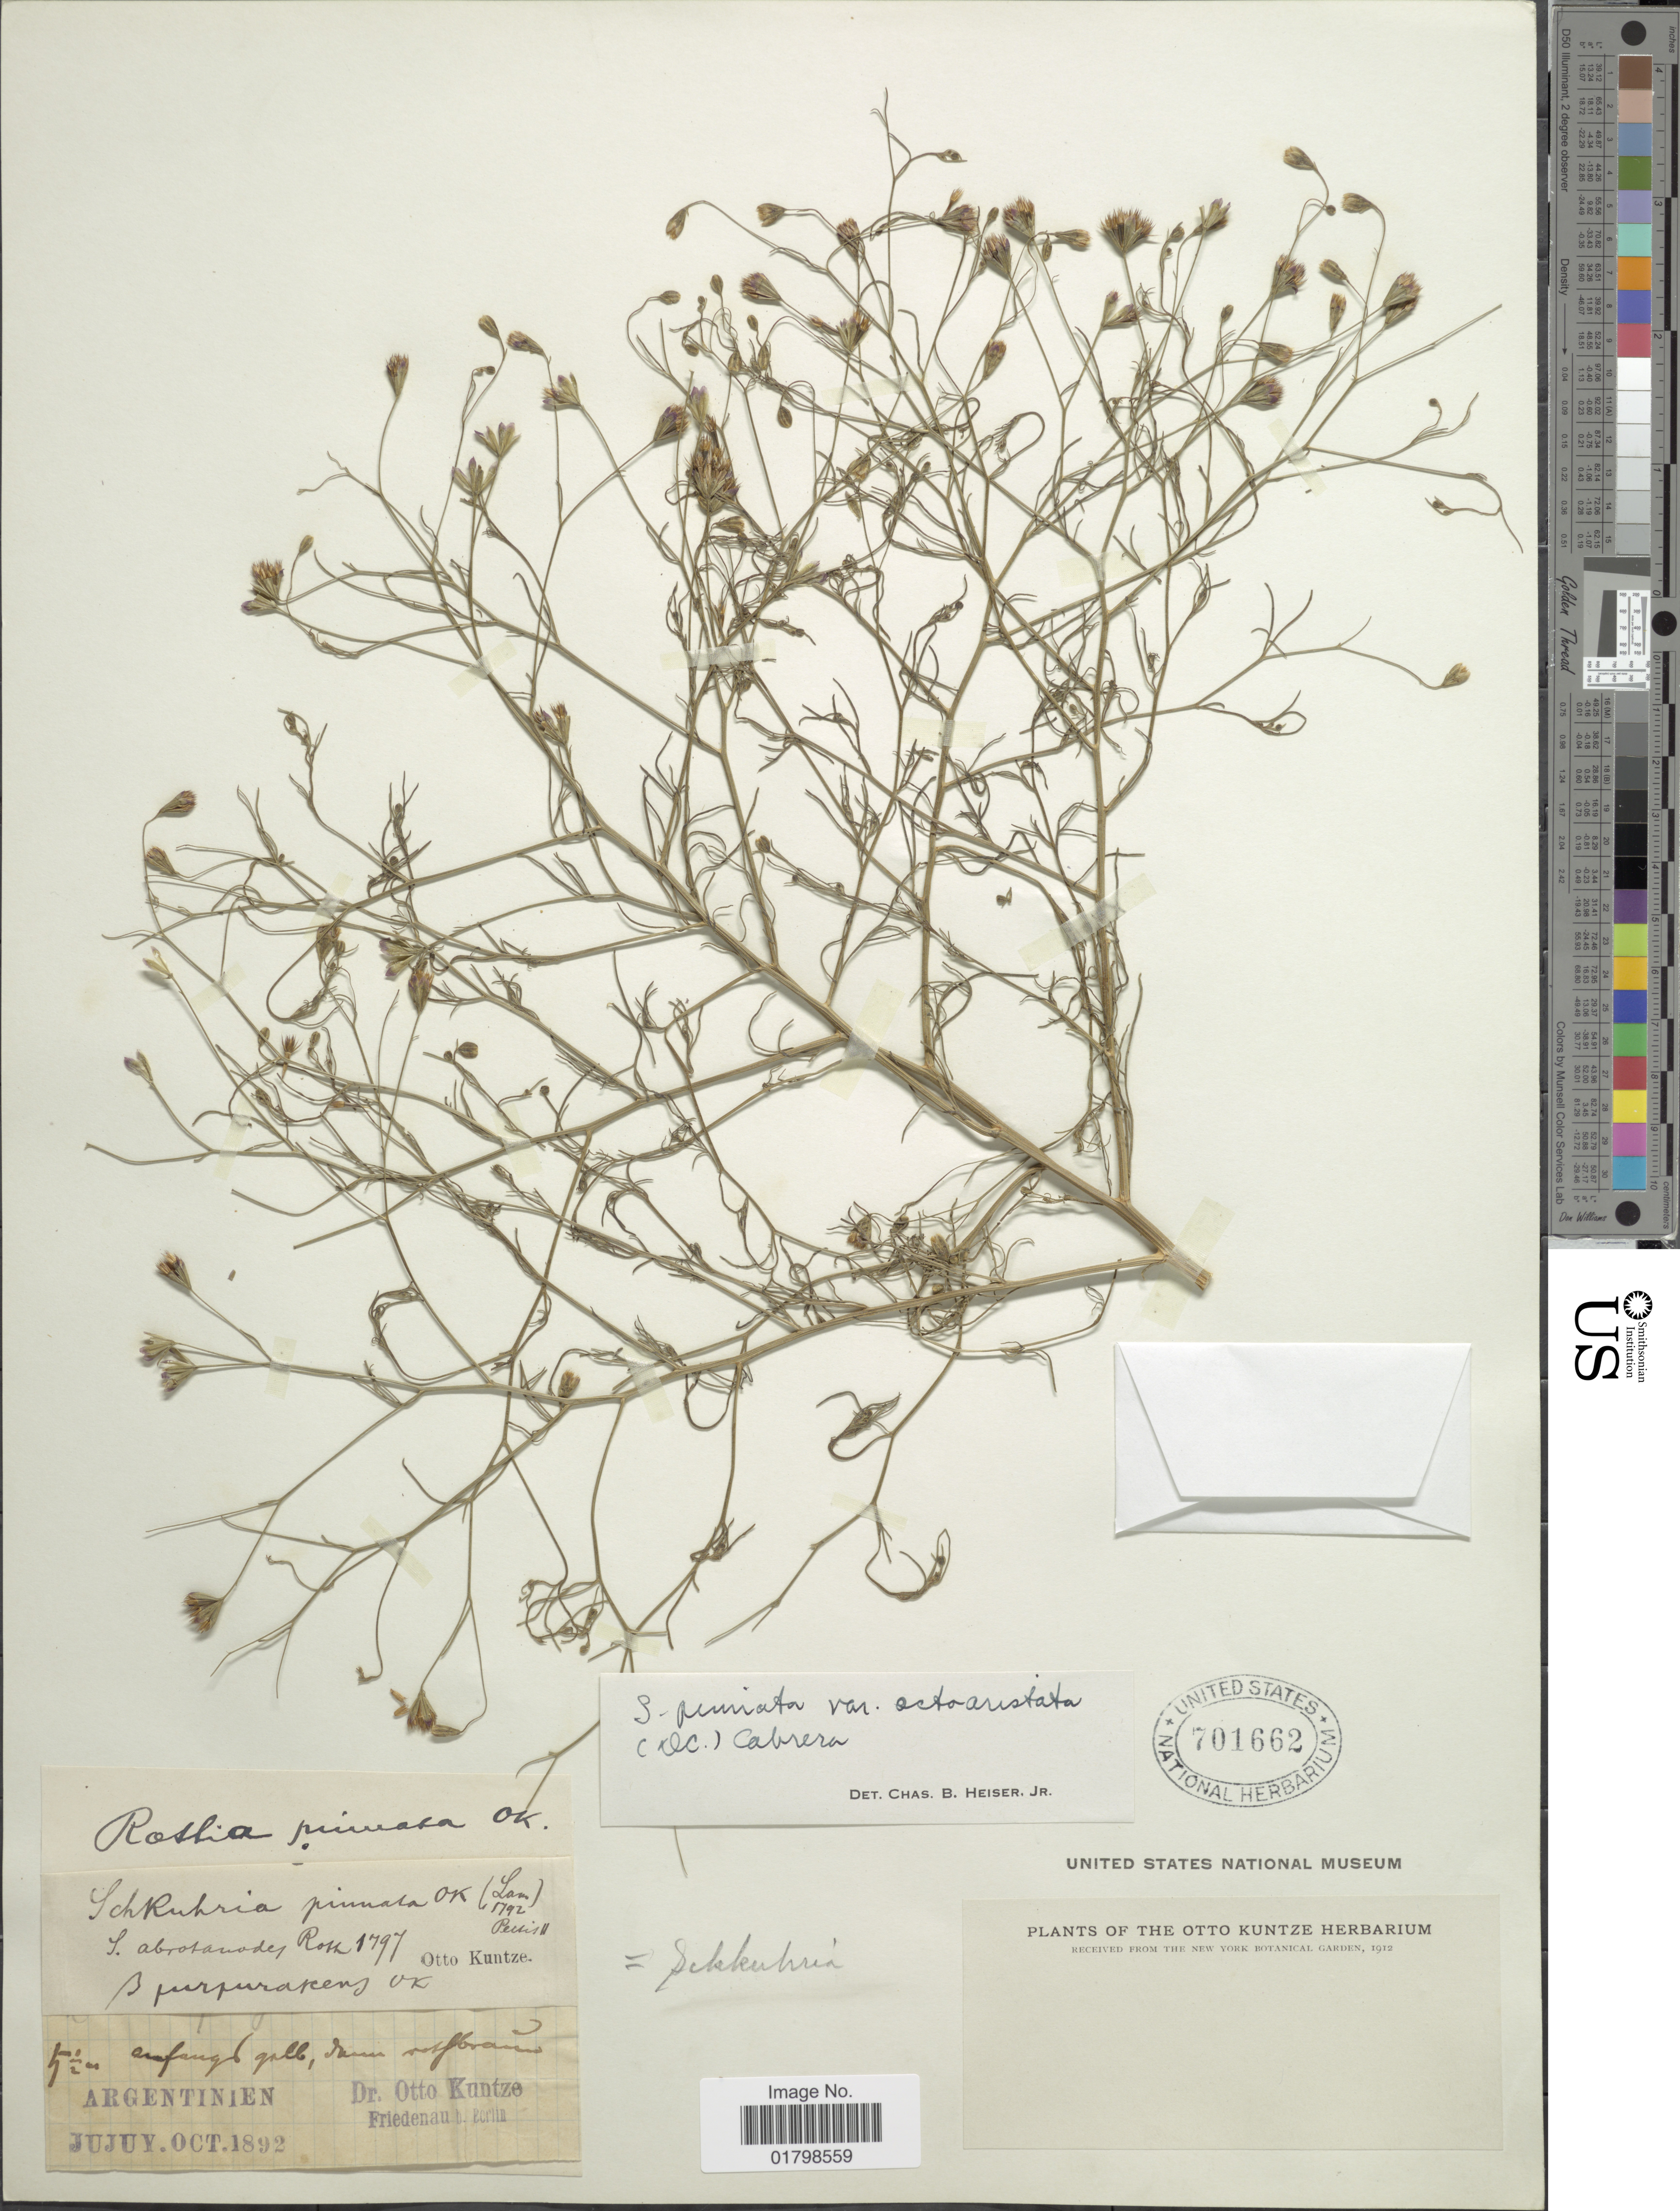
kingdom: Plantae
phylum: Tracheophyta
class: Magnoliopsida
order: Asterales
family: Asteraceae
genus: Schkuhria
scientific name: Schkuhria pinnata var. octoaristata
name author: Cabrera ex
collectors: C.E.O. Kuntze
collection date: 1982-10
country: Argentina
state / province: Jujuy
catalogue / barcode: US 701662